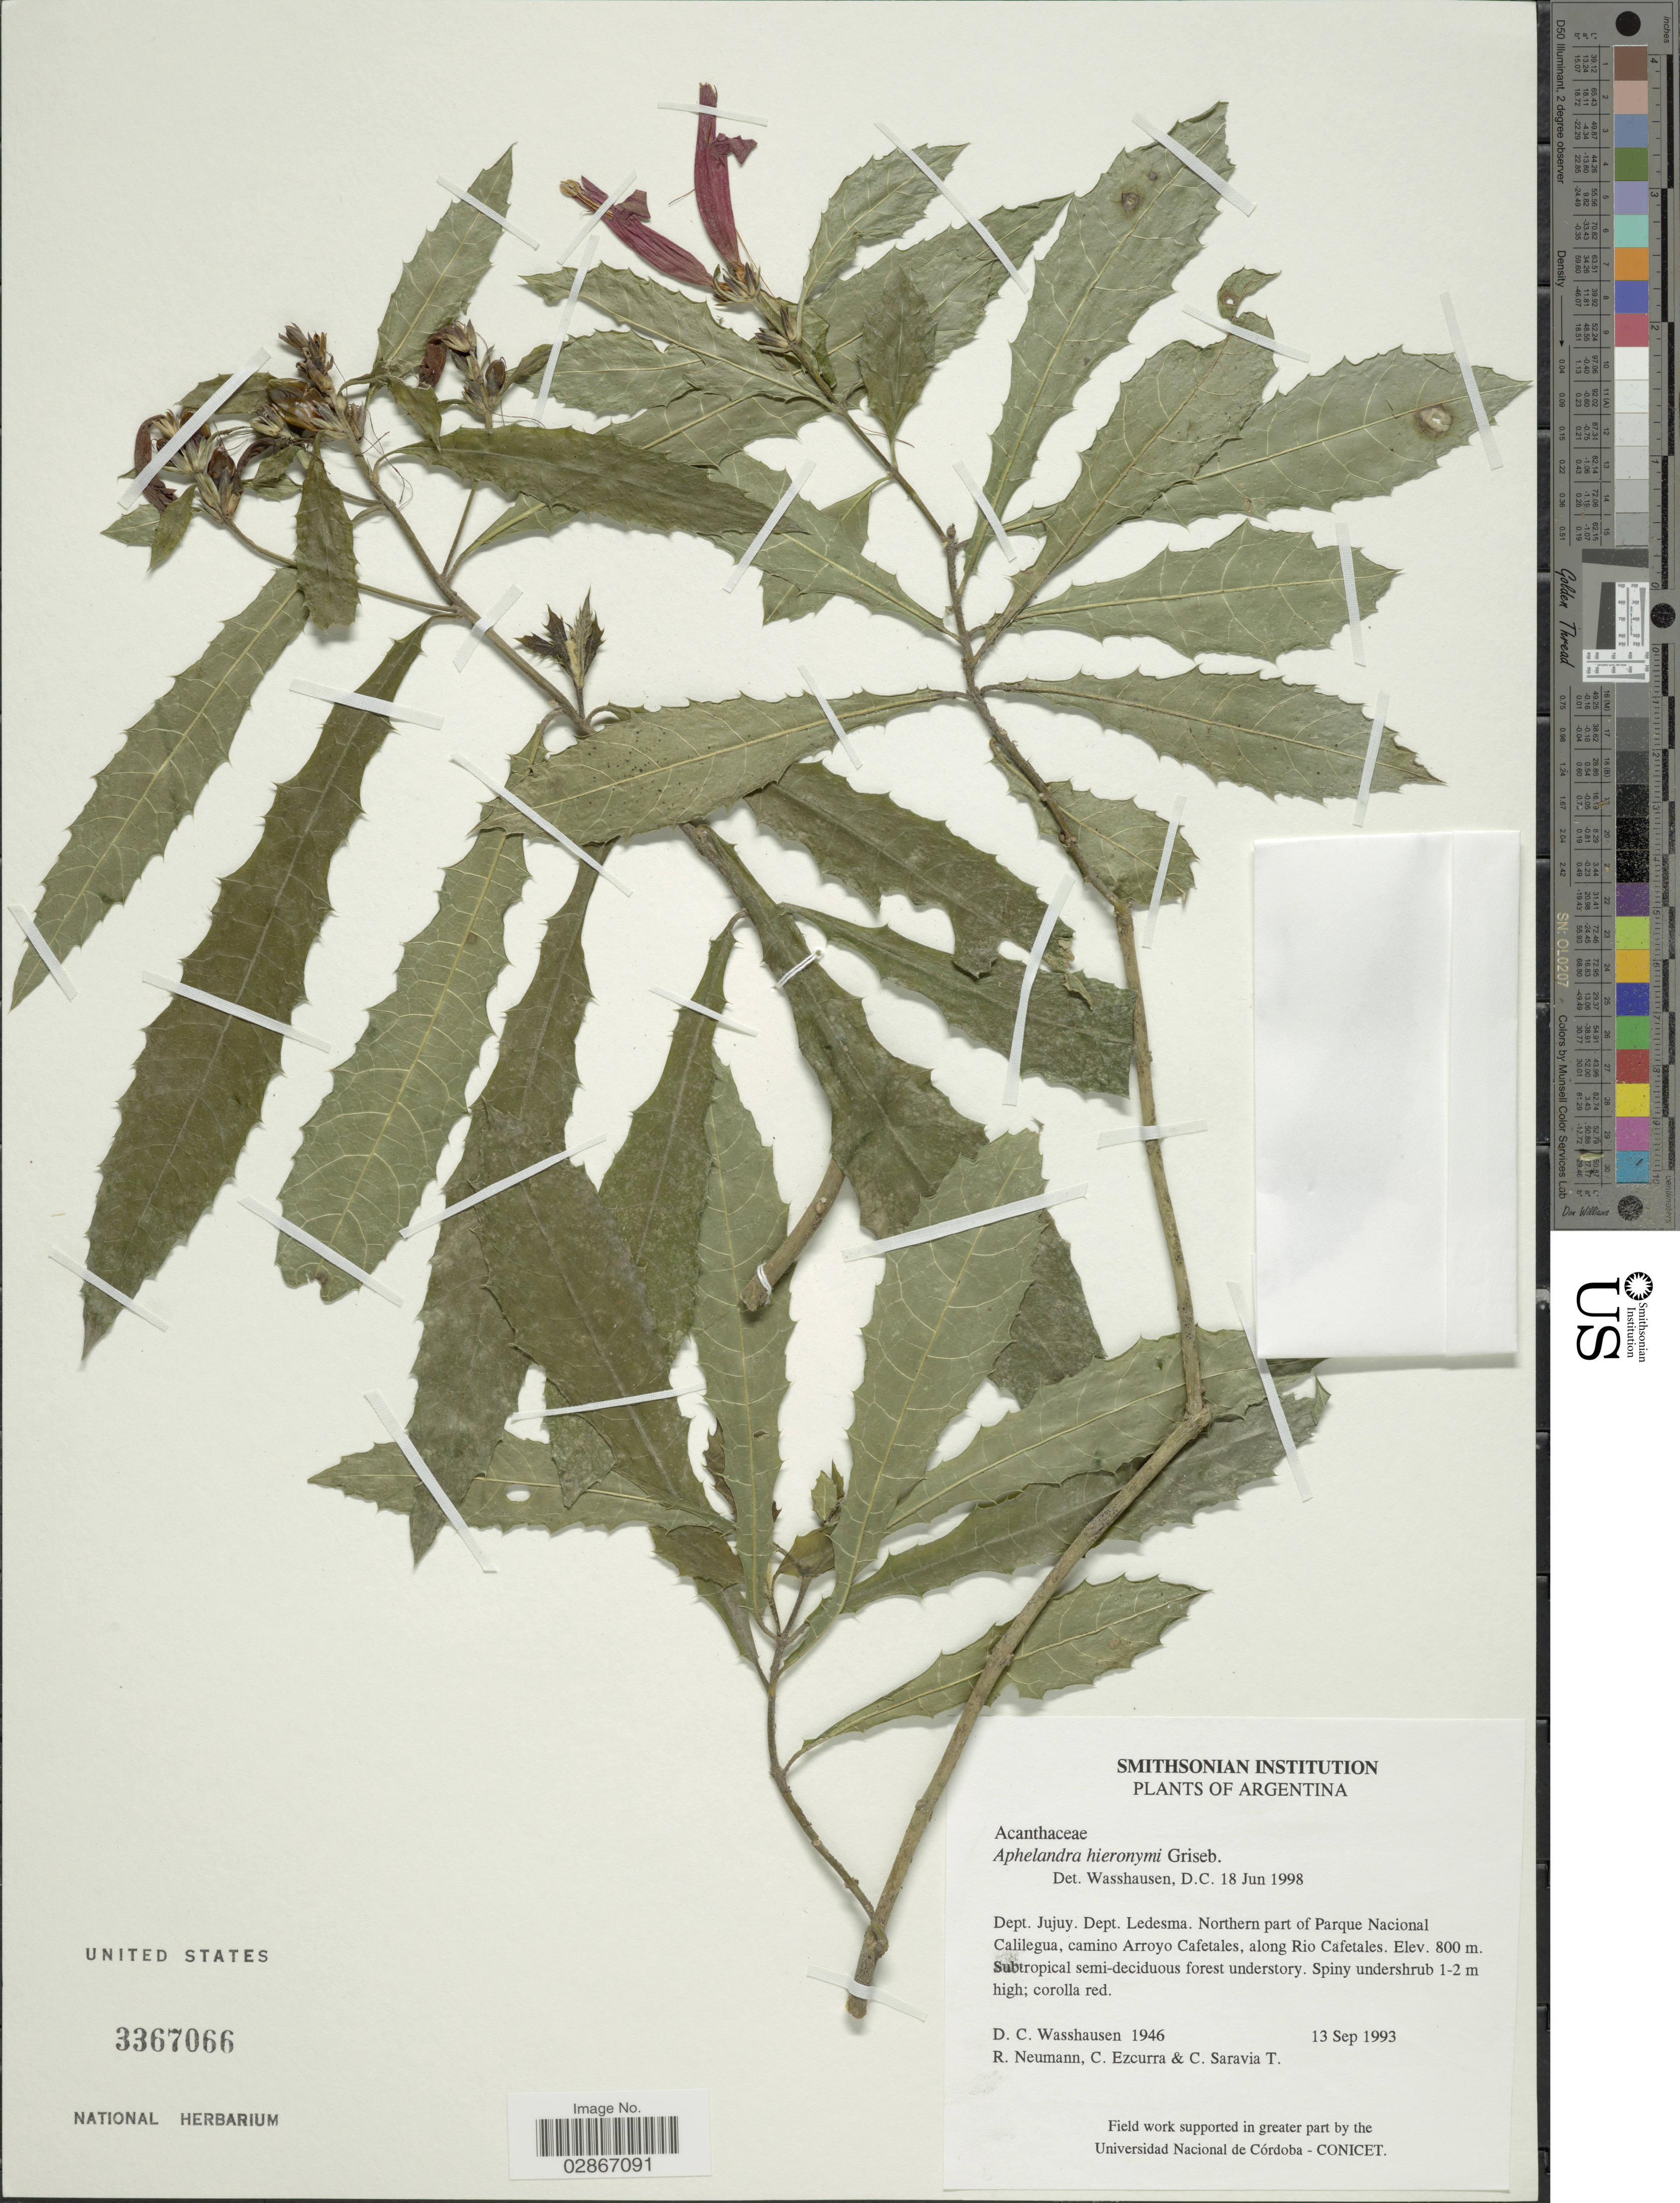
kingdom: Plantae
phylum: Tracheophyta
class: Magnoliopsida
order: Lamiales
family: Acanthaceae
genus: Aphelandra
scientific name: Aphelandra hieronymi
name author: Griseb.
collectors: D. C. Wasshausen, R. Neumann, C. Ezcurra & C. Saravia T.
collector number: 1946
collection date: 1993-09-13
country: Argentina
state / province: Jujuy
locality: Dept. Jujuy. Dept. Ledesma. Northern part of Parque Nacional Calilegua, camino Arroyo Cafetales, along Rio Cafetales.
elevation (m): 800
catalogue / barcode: US 3367066